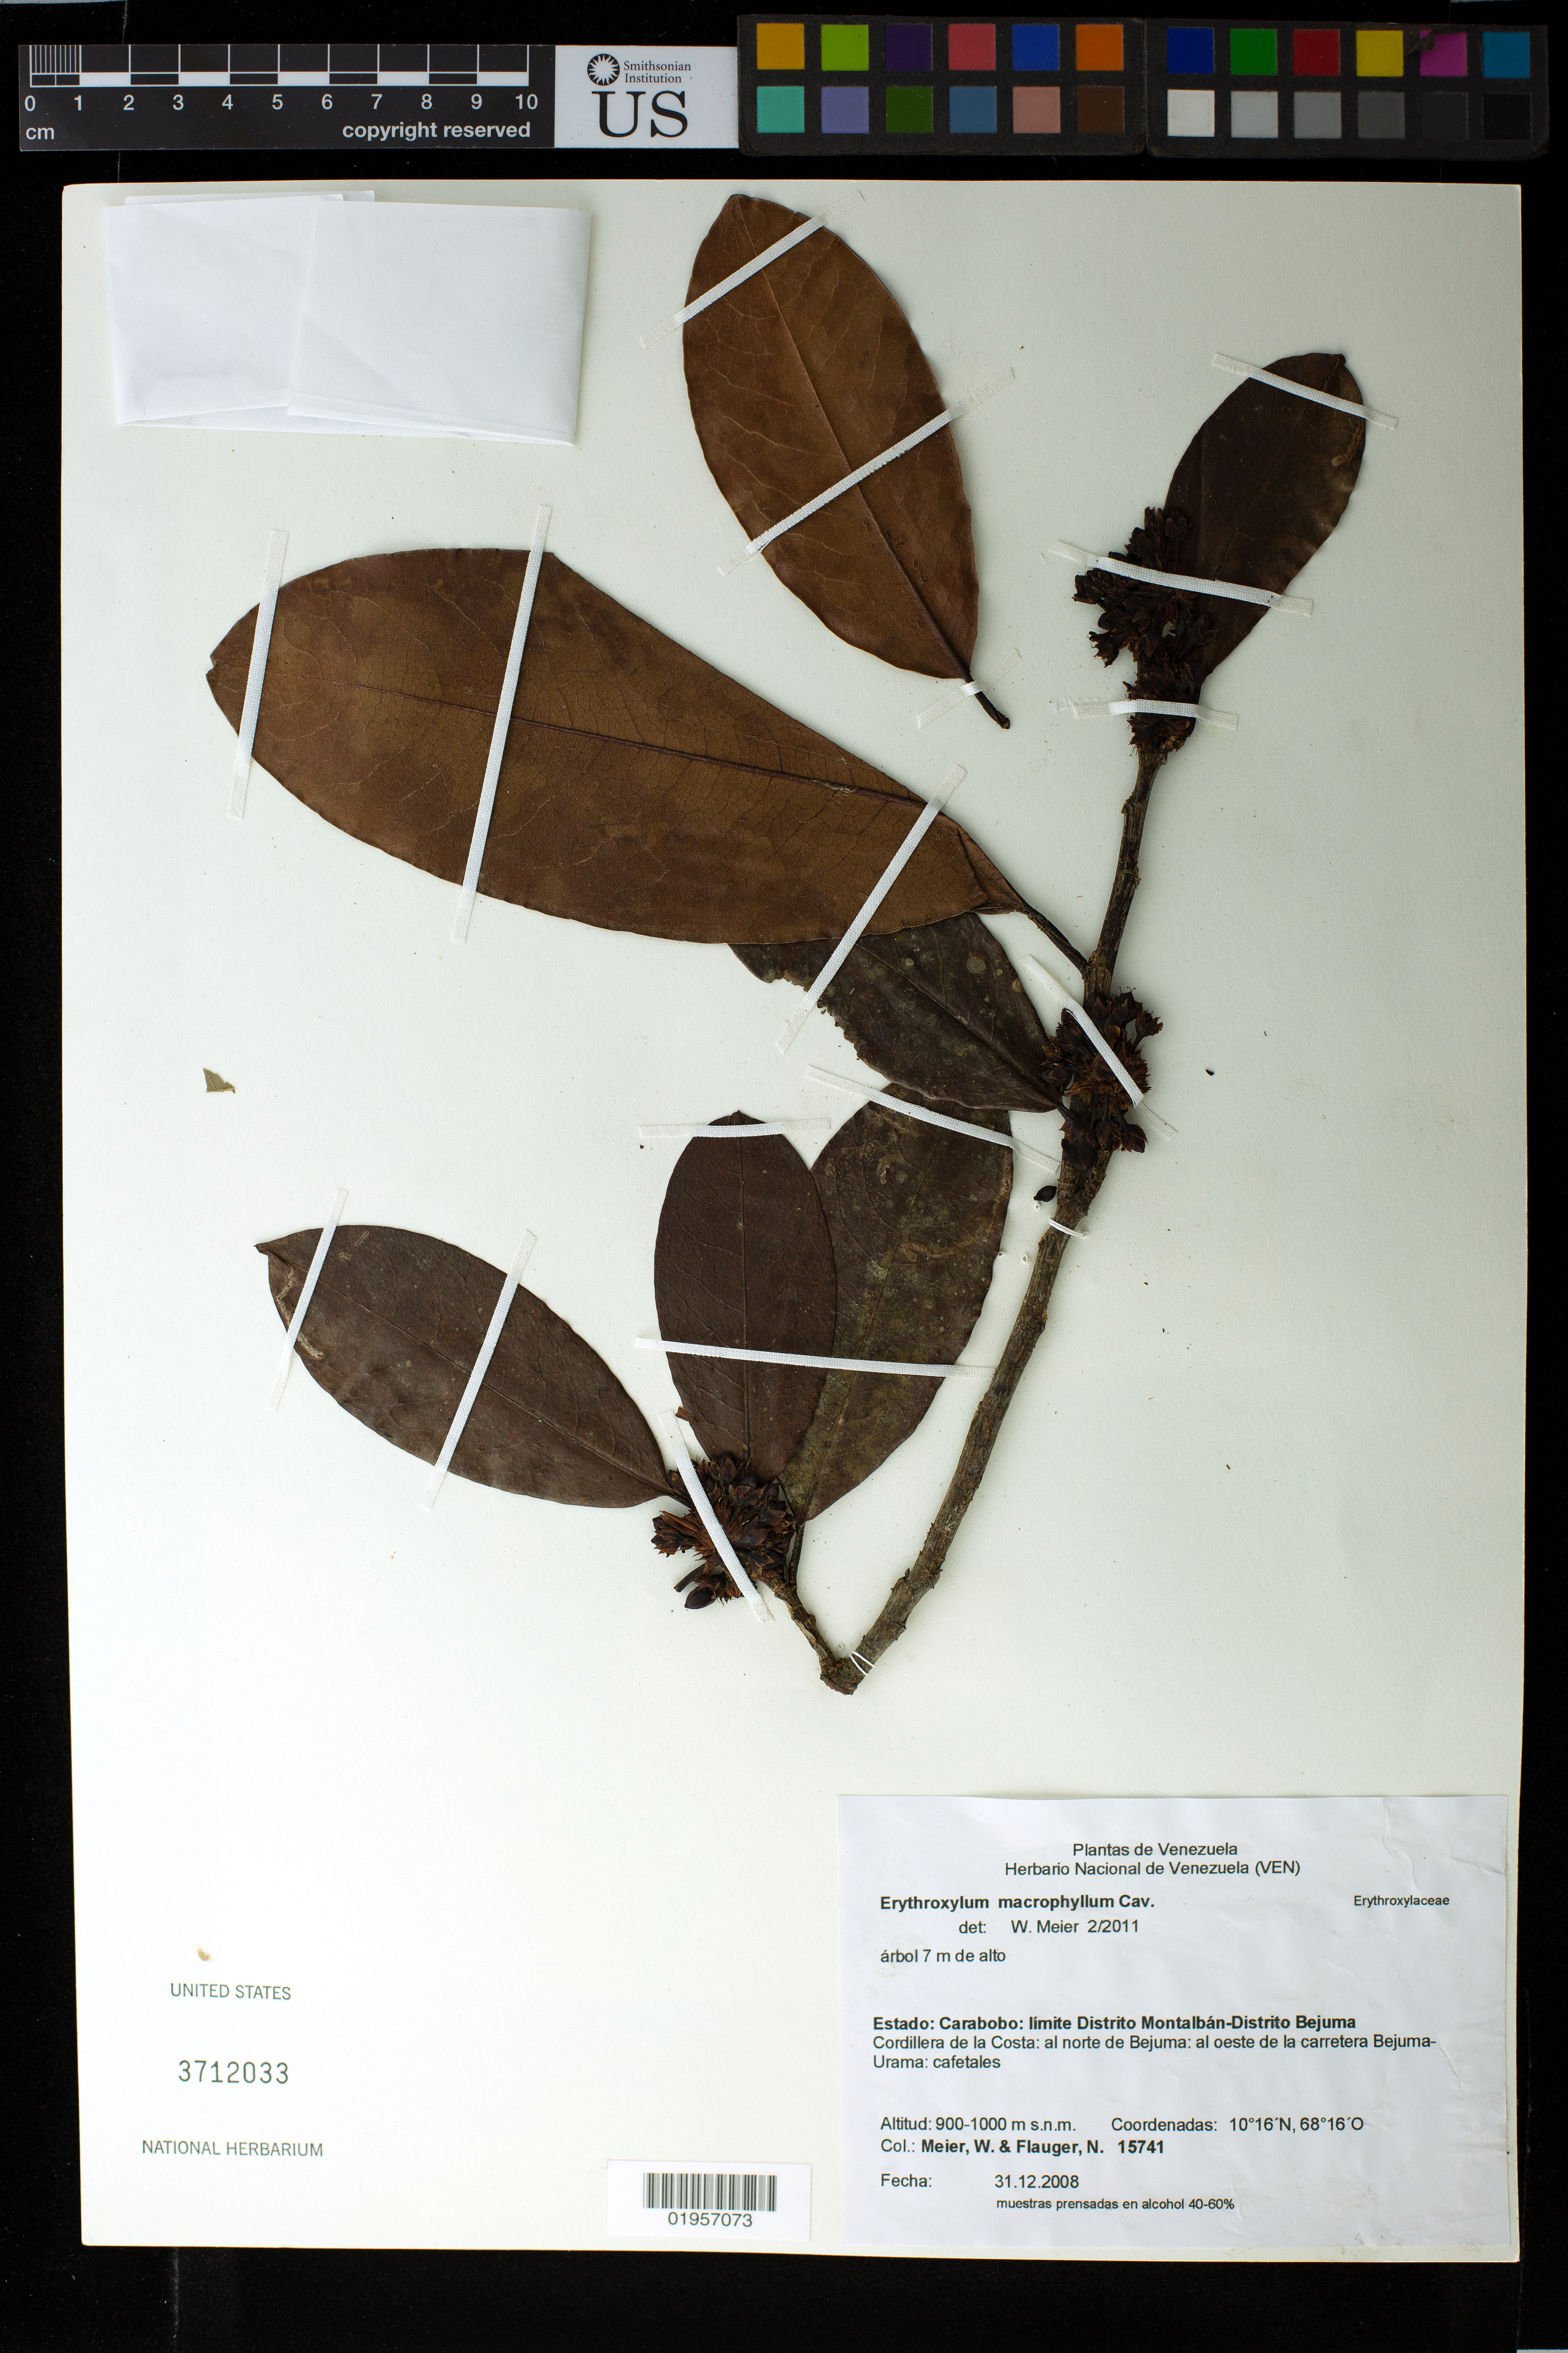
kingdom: Plantae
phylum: Tracheophyta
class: Magnoliopsida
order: Malpighiales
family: Erythroxylaceae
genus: Erythroxylum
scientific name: Erythroxylum macrophyllum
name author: Cav.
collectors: W. Meier & N. Flauger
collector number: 15741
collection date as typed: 31.12.2008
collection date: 2008-12-31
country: Venezuela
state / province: Carabobo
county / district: Bejuma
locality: limite Distrito Montalban - Dist. Bejuma. Cordillera de la Costa: al norte de Bejuma: al oeste de la carretera Bejuma-Urama: cafetales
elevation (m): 900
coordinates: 10 16 N, 68 16 O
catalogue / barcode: US 3712033